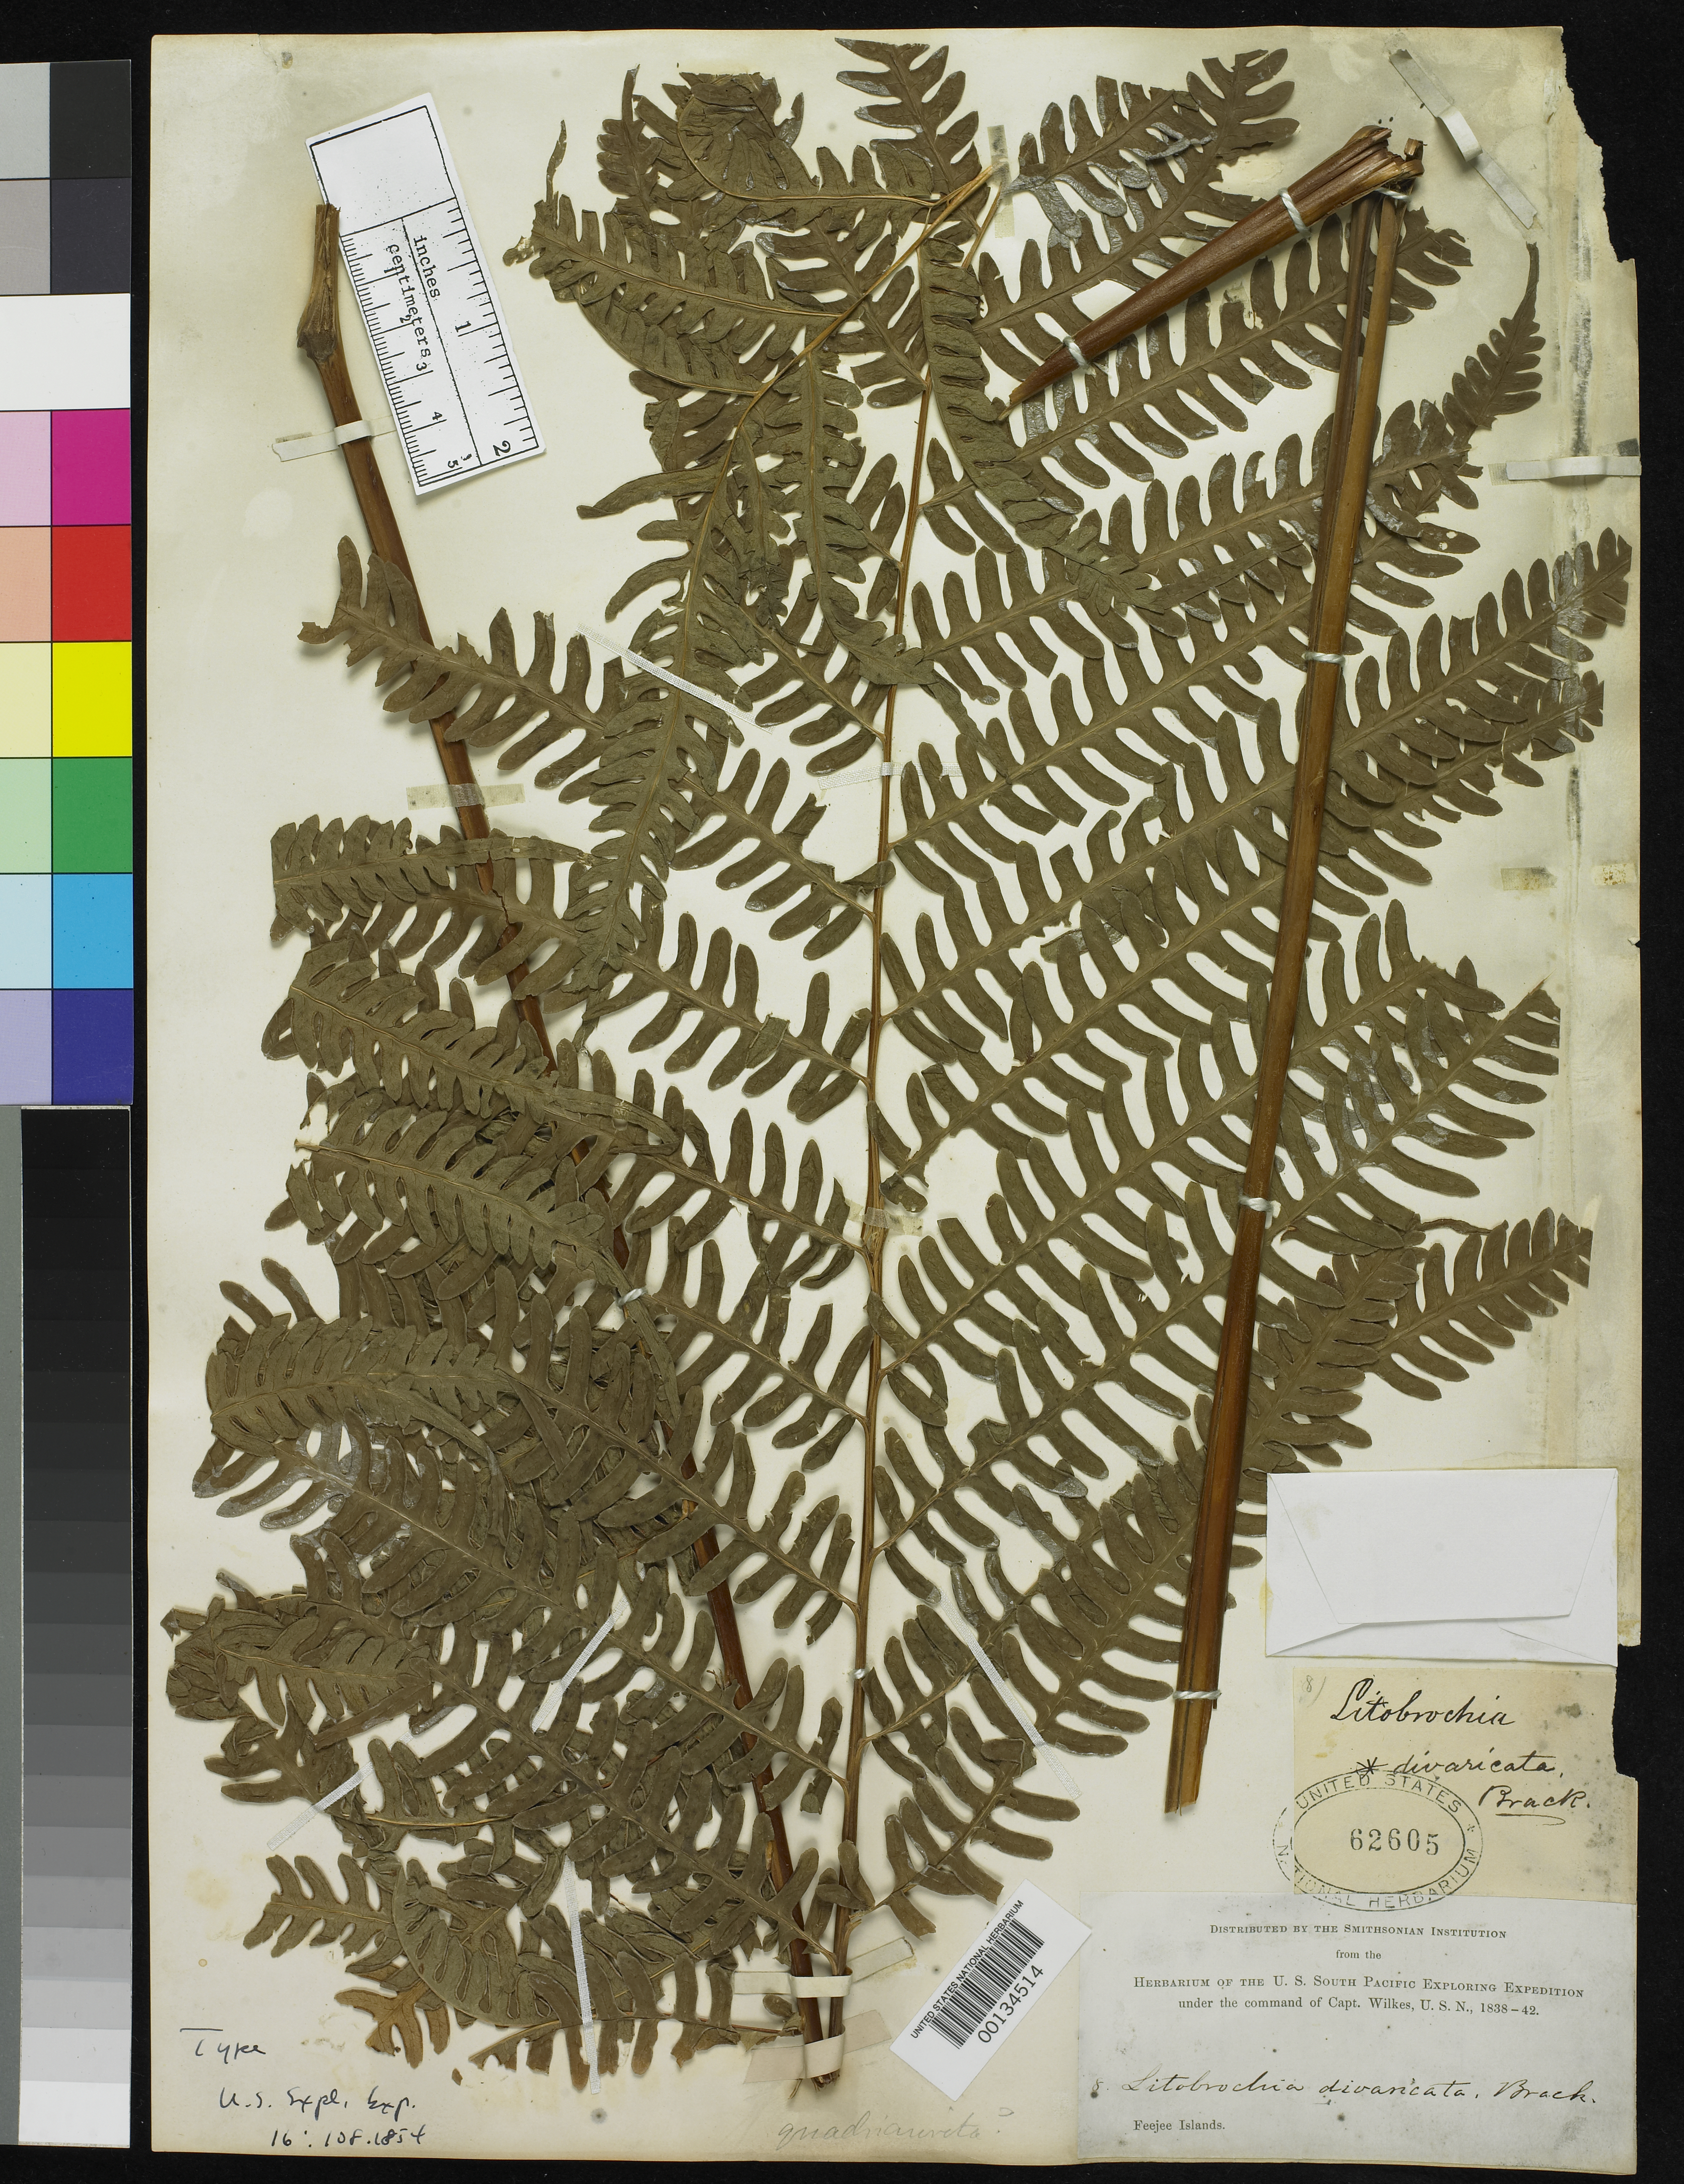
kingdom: Plantae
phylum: Tracheophyta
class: Polypodiopsida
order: Polypodiales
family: Pteridaceae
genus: Litobrochia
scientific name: Litobrochia divaricata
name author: Brack. in Wilkes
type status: Holotype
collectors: Wilkes Explor. Exped.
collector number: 8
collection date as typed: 1838 to -- --- 1842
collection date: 1838/1842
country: Fiji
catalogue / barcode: US 62605